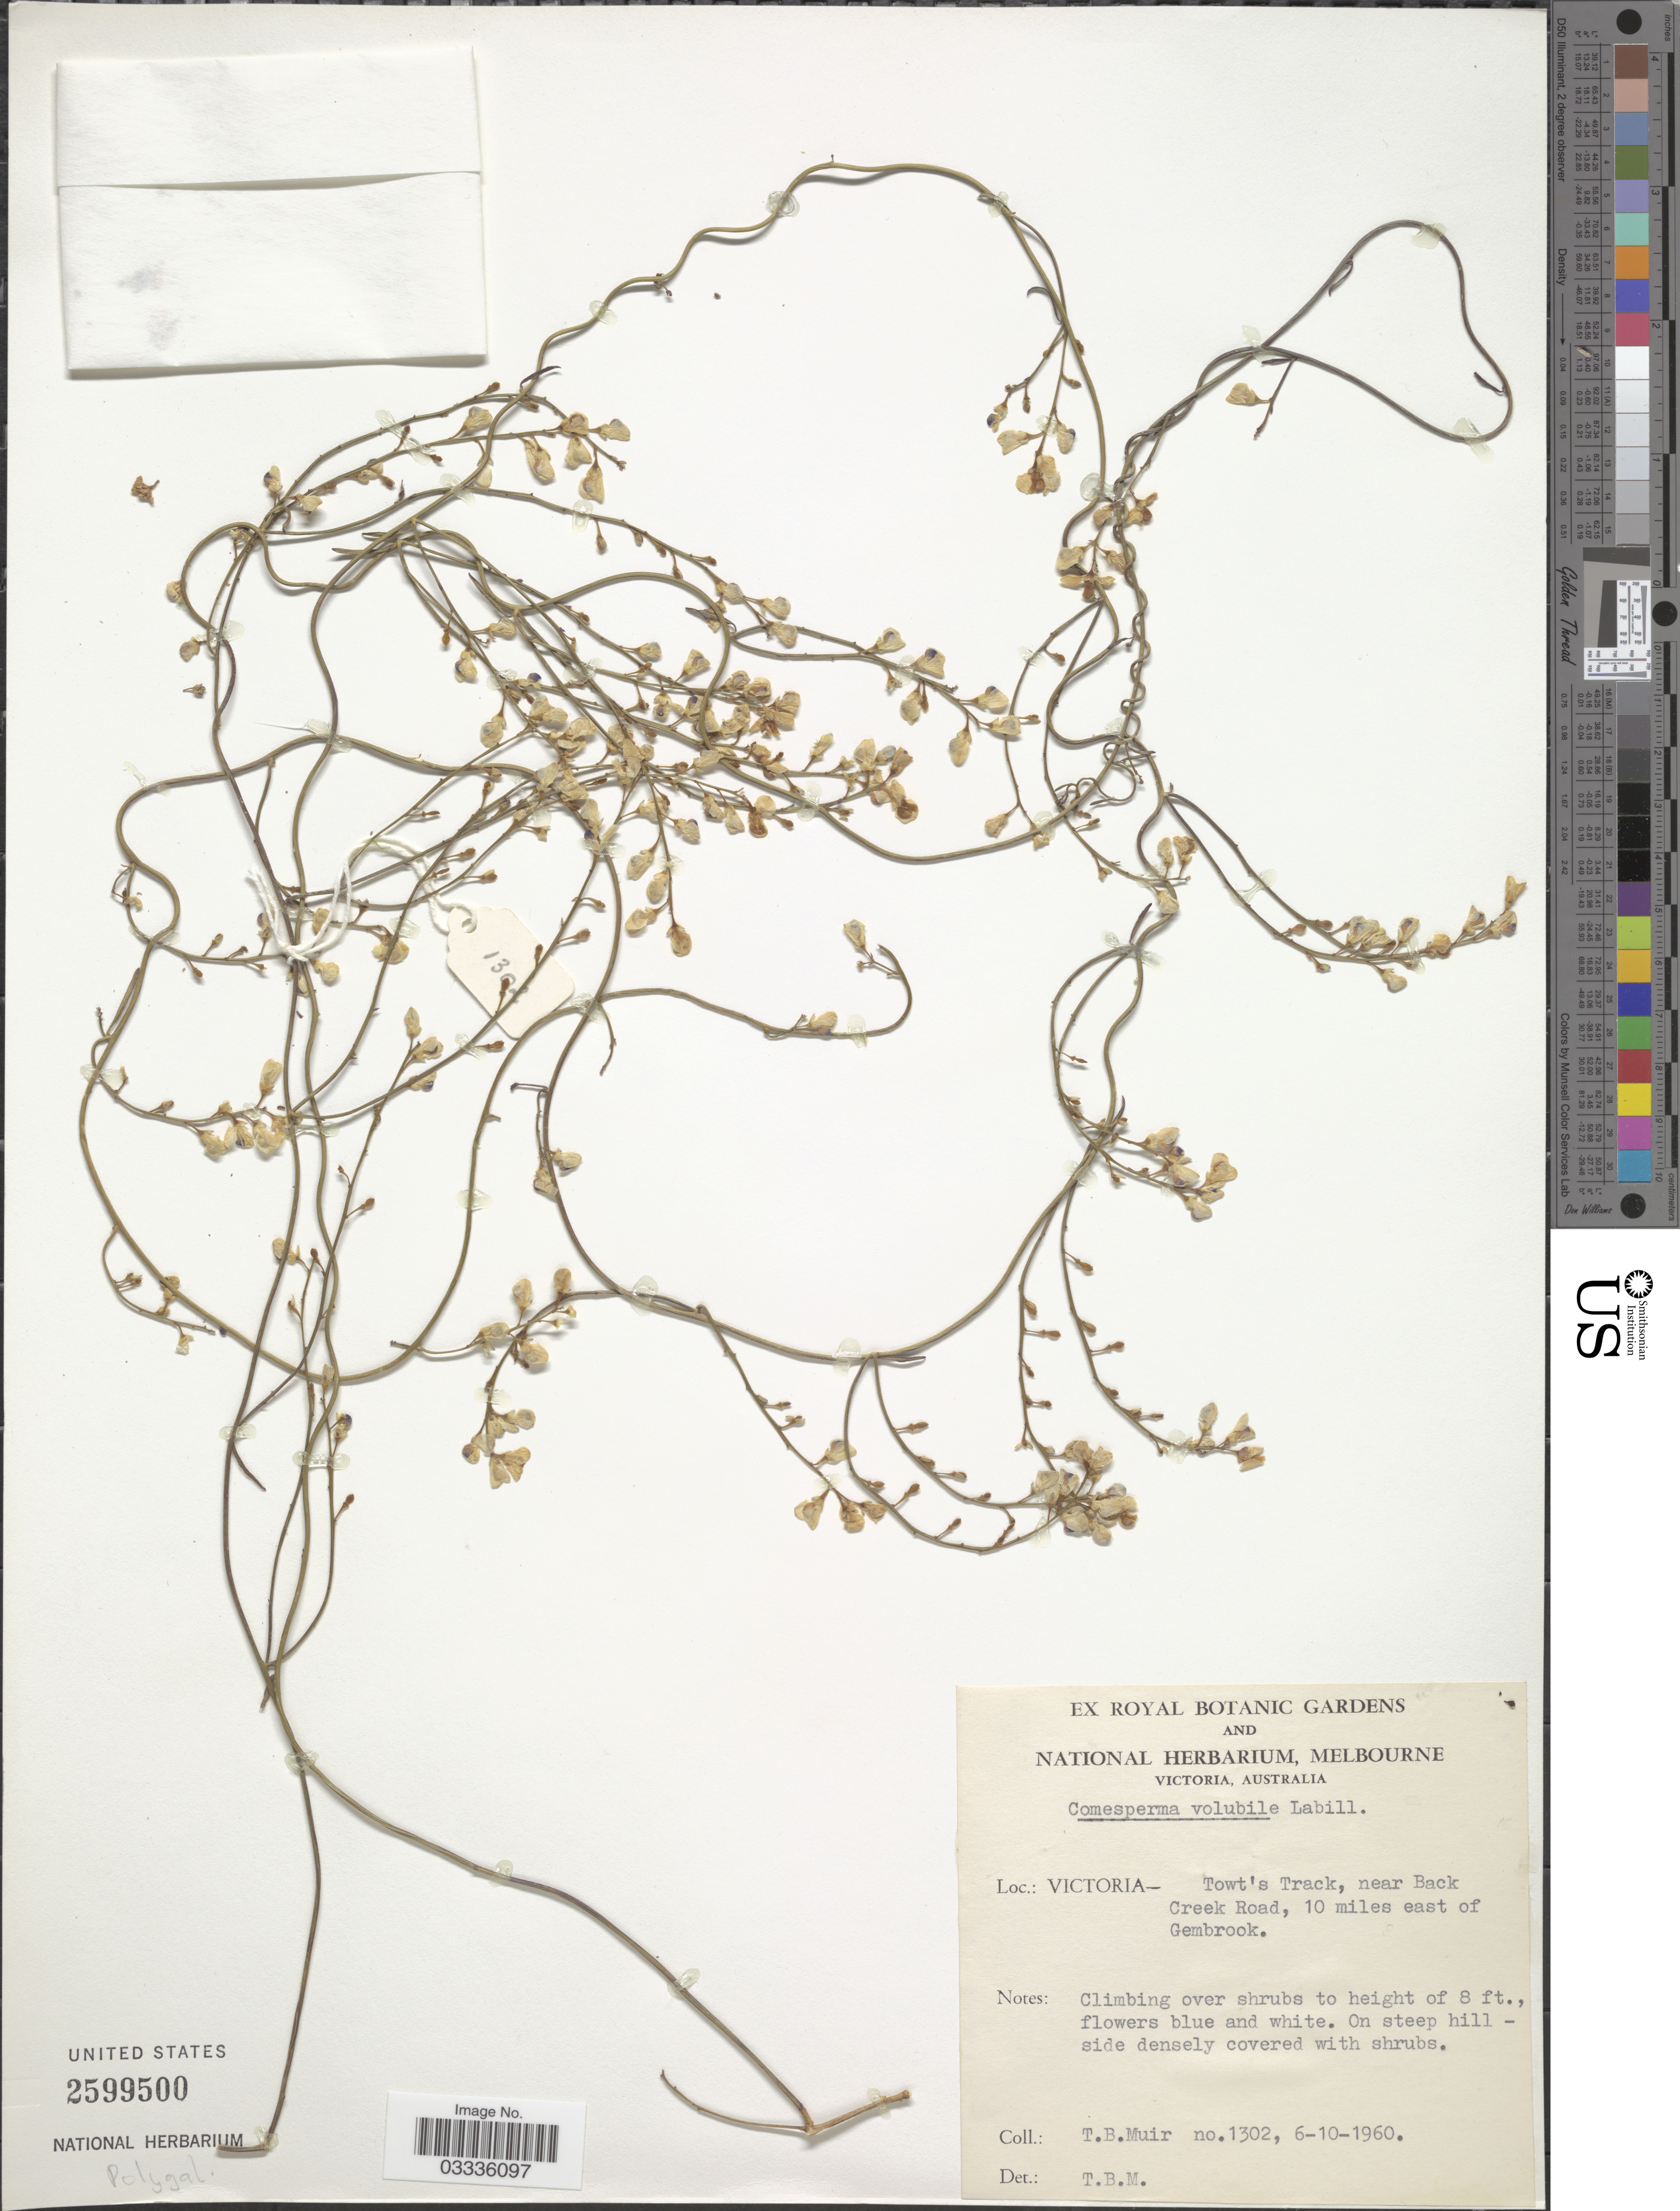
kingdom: Plantae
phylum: Tracheophyta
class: Magnoliopsida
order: Fabales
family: Polygalaceae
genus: Comesperma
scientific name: Comesperma volubile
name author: Labill.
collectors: T. Muir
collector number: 1302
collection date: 1960-10-06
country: Australia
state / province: Victoria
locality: Victoria - Towt's Track, near Back Creek Road, 10 miles east of Gembrook.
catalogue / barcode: US 2599500